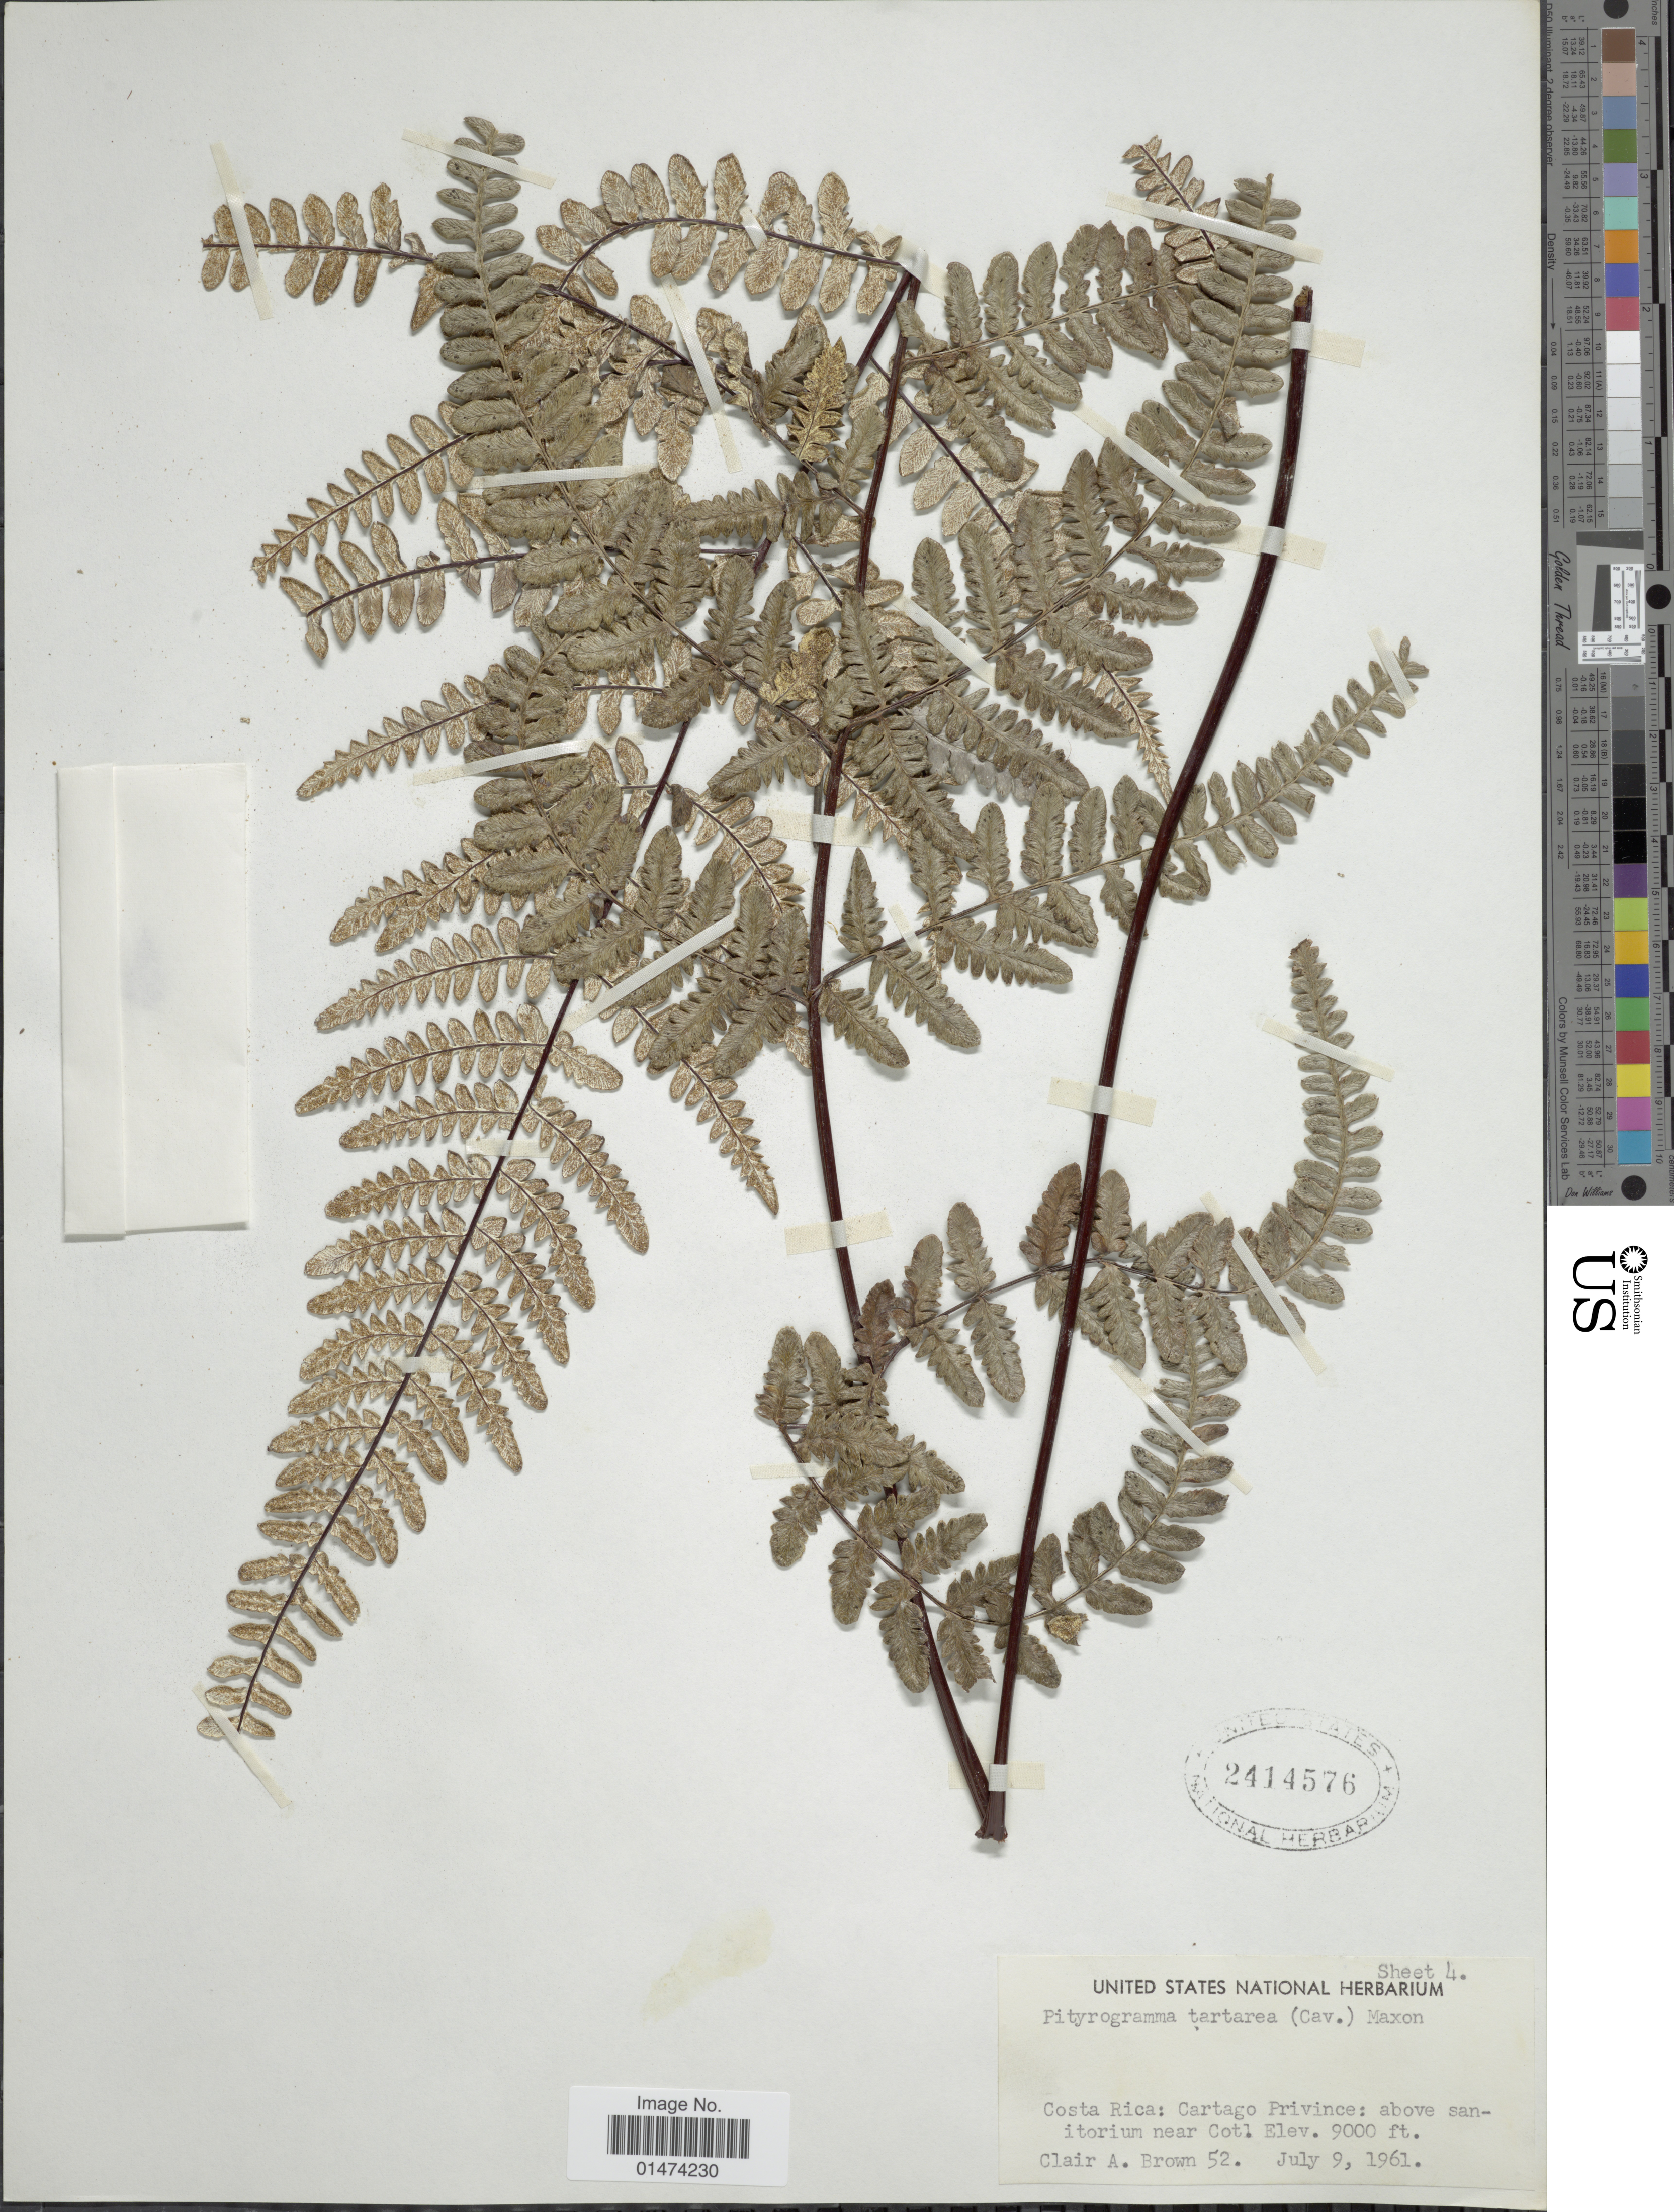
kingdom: Plantae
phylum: Tracheophyta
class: Polypodiopsida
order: Polypodiales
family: Pteridaceae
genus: Pityrogramma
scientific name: Pityrogramma tartarea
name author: (Cav.) Maxon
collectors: C. A. Brown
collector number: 52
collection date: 1961-07-09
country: Costa Rica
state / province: Cartago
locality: Above sanitorium near Cot.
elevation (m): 2743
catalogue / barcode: US 2414576